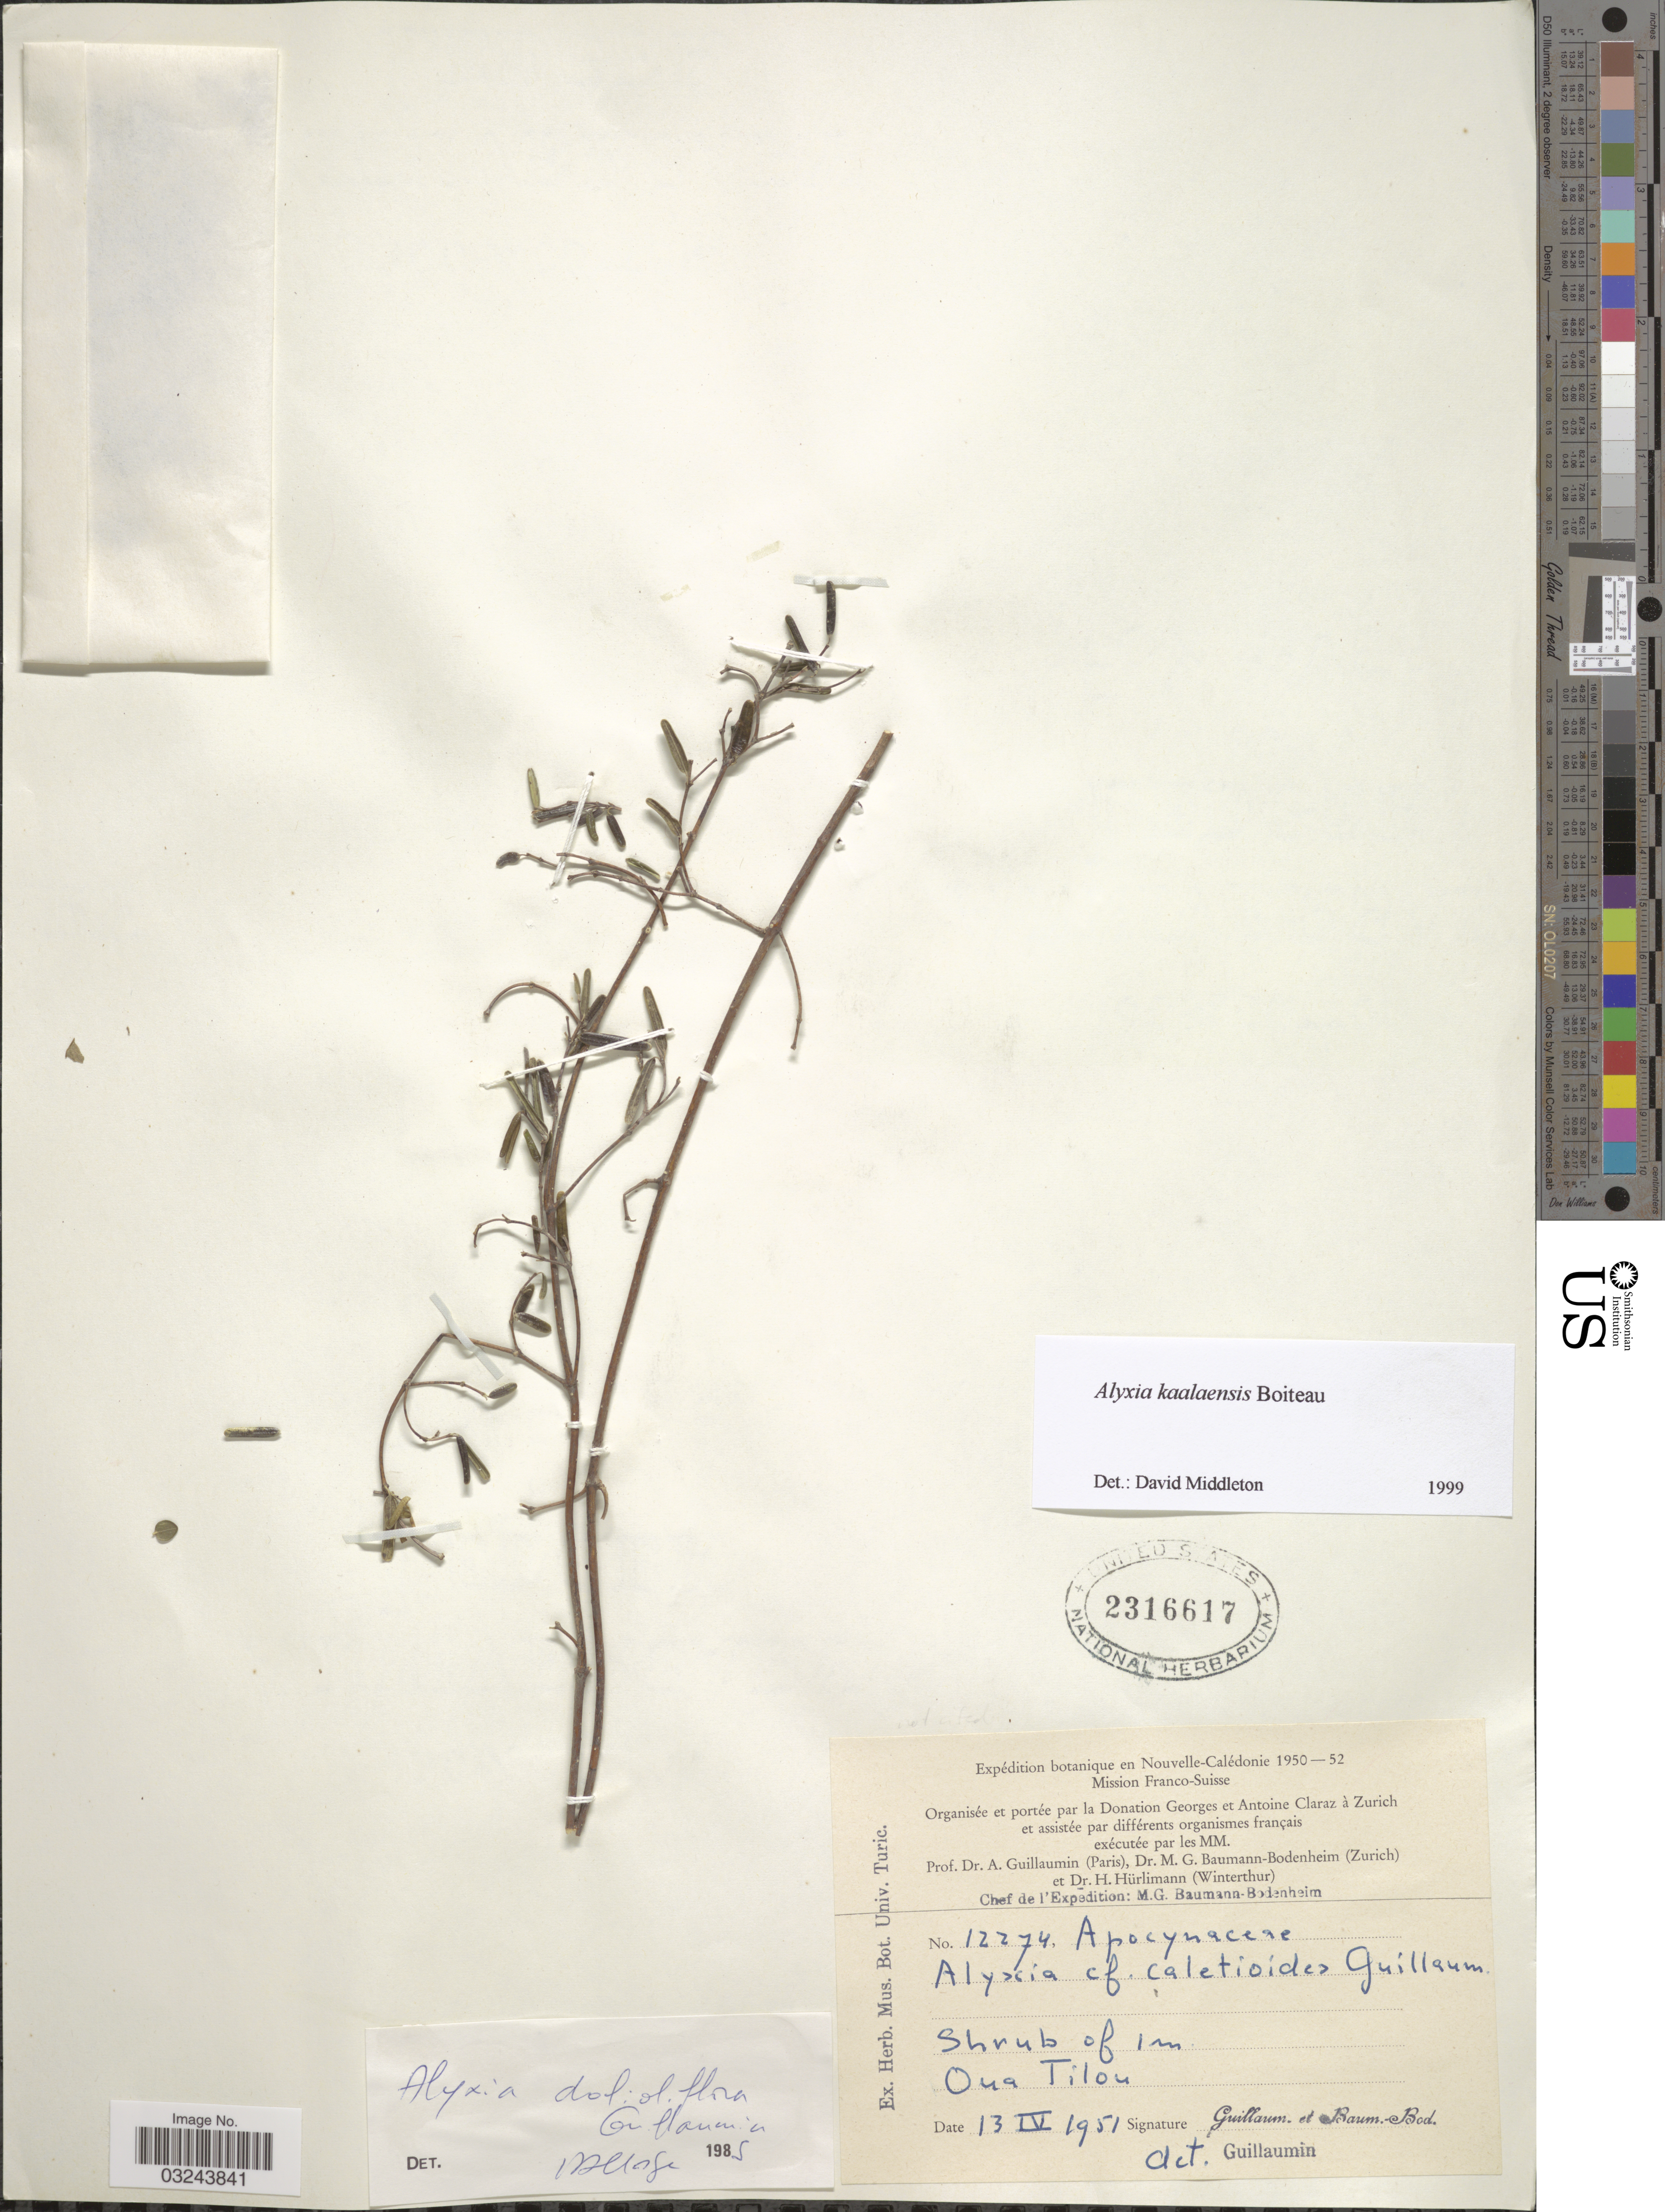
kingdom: Plantae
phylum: Tracheophyta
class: Magnoliopsida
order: Gentianales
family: Apocynaceae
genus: Alyxia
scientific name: Alyxia kaalaensis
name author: Boiteau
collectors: A. Guillaumin & M. G. Baumann-Bodenheim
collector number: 12274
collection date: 1951-04-13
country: New Caledonia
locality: Nouvelle-Calédonie. Oua Tilou.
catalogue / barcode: US 2316617